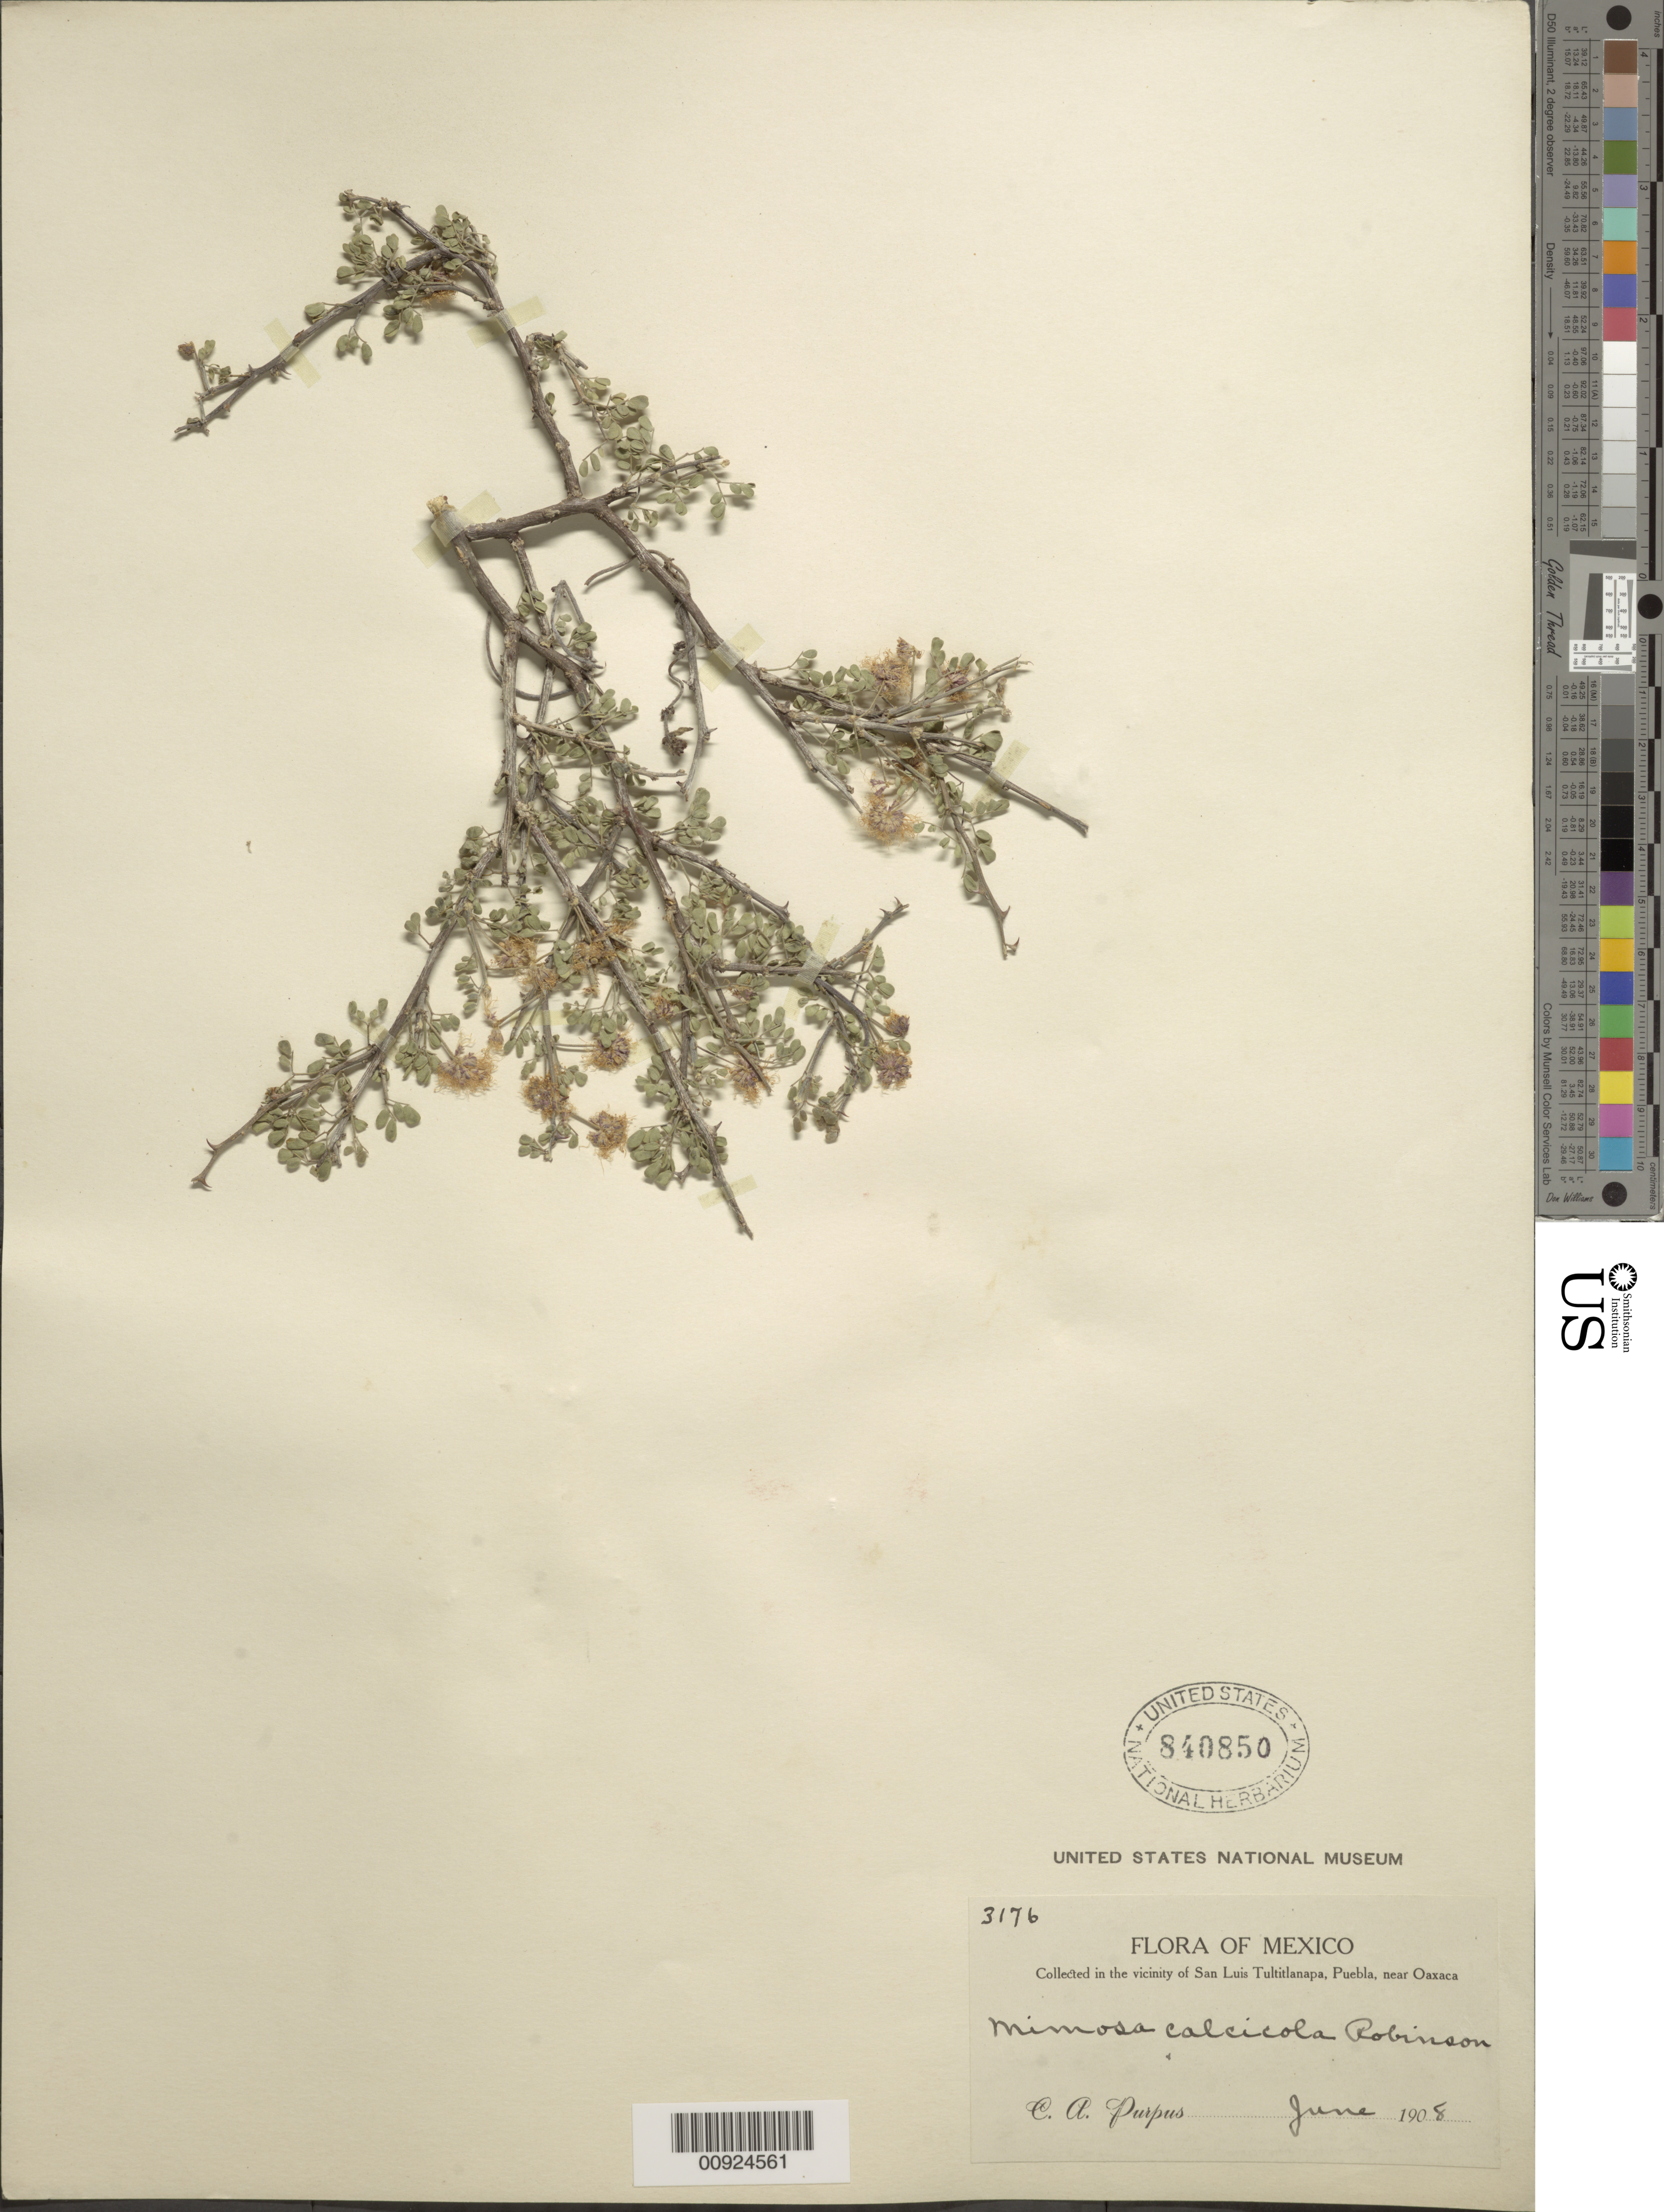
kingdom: Plantae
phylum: Tracheophyta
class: Magnoliopsida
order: Fabales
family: Fabaceae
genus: Mimosa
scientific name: Mimosa calcicola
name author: B.L. Rob.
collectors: C. A. Purpus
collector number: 3176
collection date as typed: Jun 1908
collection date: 1908-06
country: Mexico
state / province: Puebla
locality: In the vicinity of San Luis Tultitlanapa, Puebla, near Oaxaca.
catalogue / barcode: US 840850